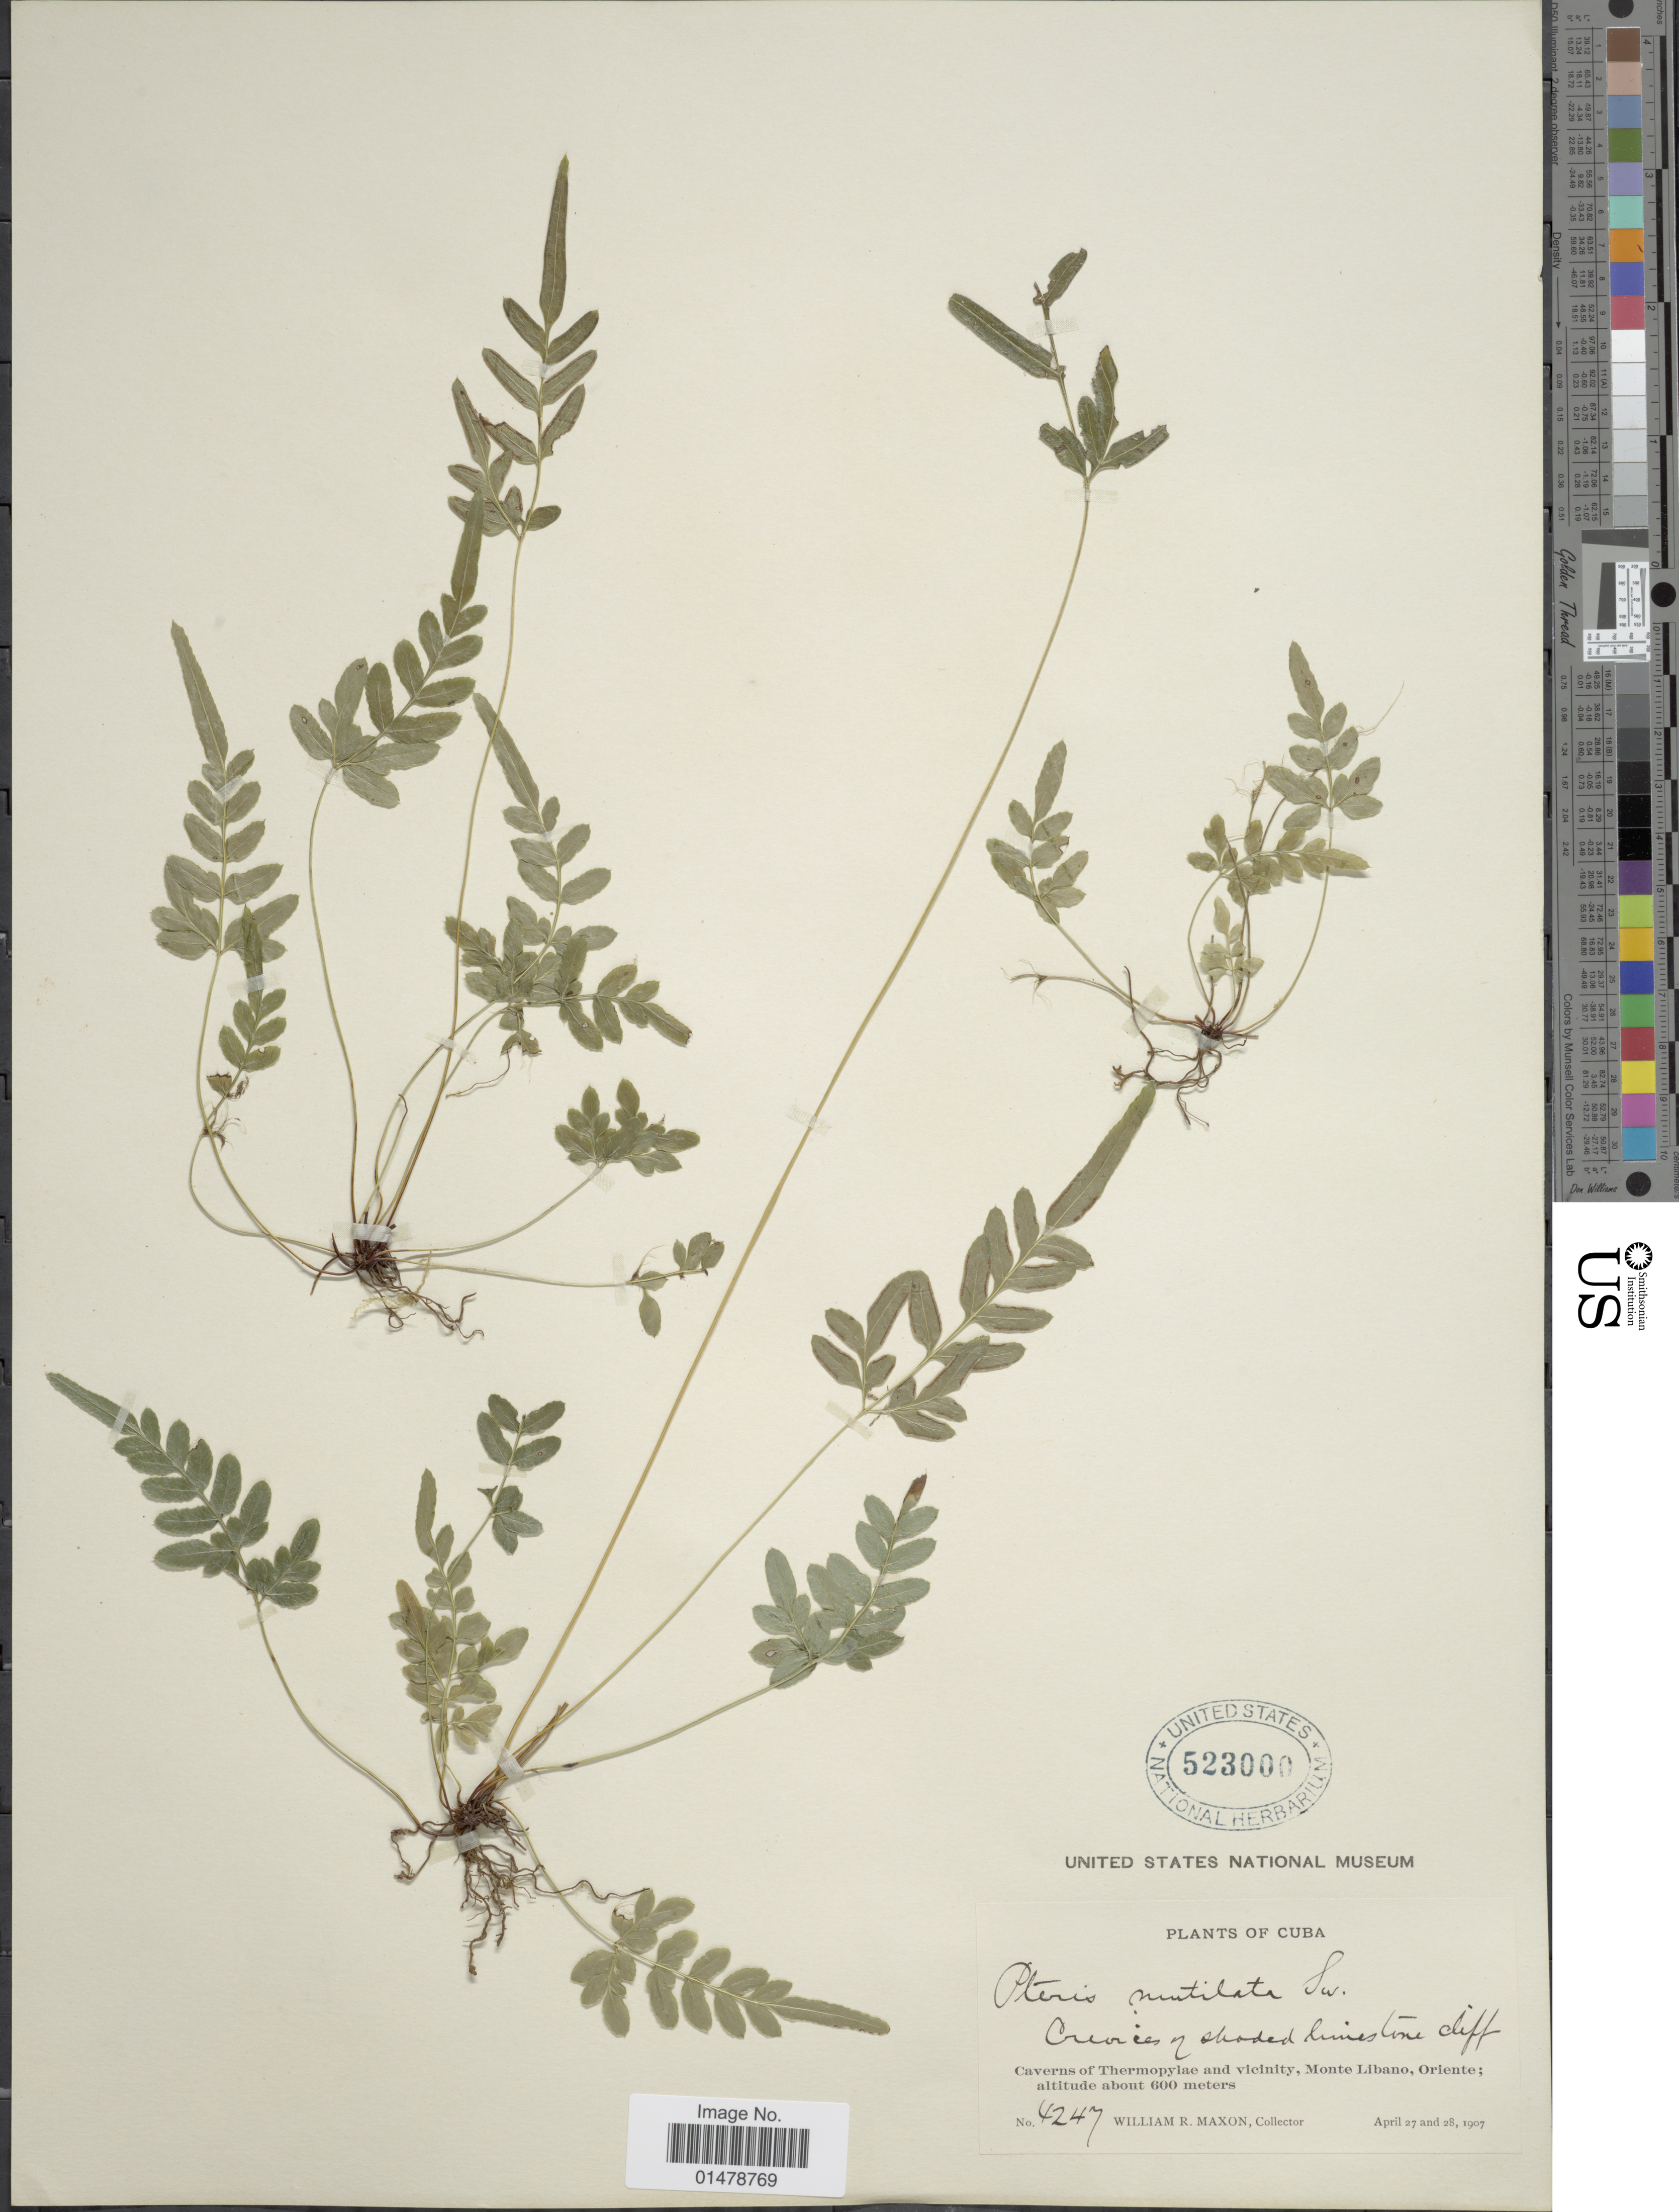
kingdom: Plantae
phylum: Tracheophyta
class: Polypodiopsida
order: Polypodiales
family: Pteridaceae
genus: Pteris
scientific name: Pteris mutilata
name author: L.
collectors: W. R. Maxon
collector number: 4247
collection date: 1907-04-27/1907-04-28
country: Cuba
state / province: Oriente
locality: Caverns of Thermopylae and vicinity, Monte Libano.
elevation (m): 600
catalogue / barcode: US 523000